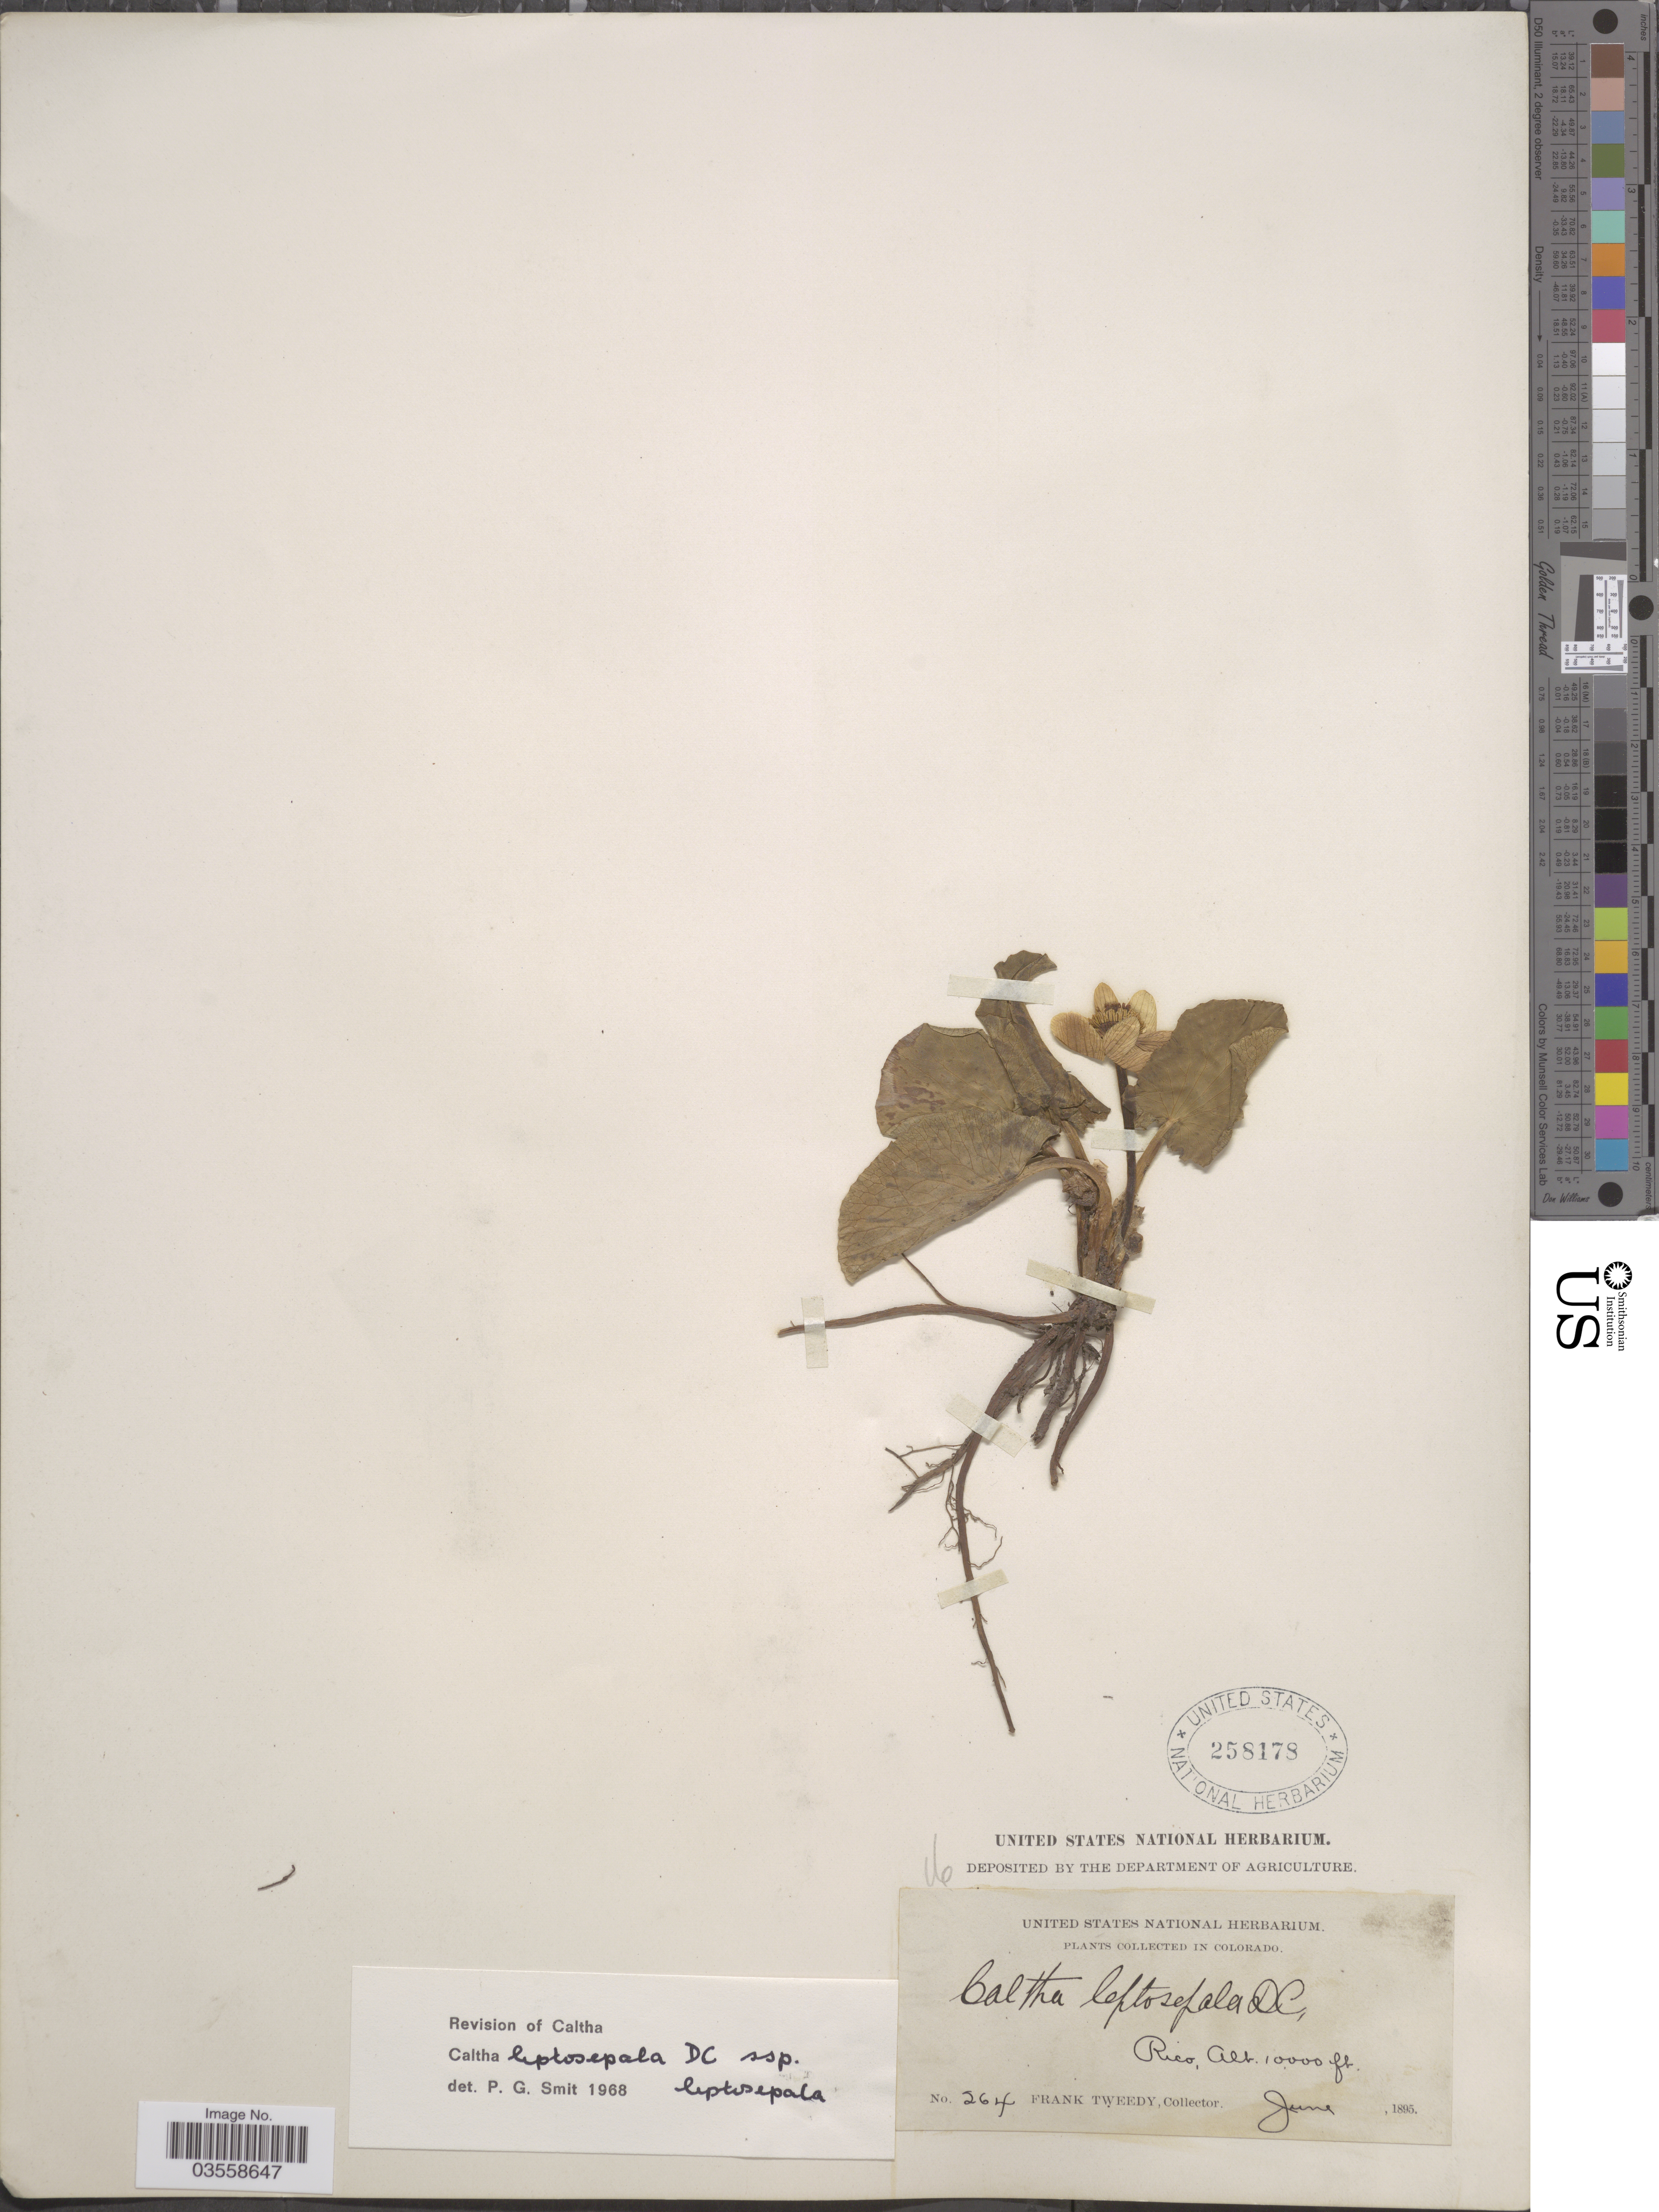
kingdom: Plantae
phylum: Tracheophyta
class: Magnoliopsida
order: Ranunculales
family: Ranunculaceae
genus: Caltha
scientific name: Caltha leptosepala subsp. leptosepala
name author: DC.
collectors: F. Tweedy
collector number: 264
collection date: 1895-06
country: United States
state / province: Colorado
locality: Rico.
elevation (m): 3048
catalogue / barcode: US 258178